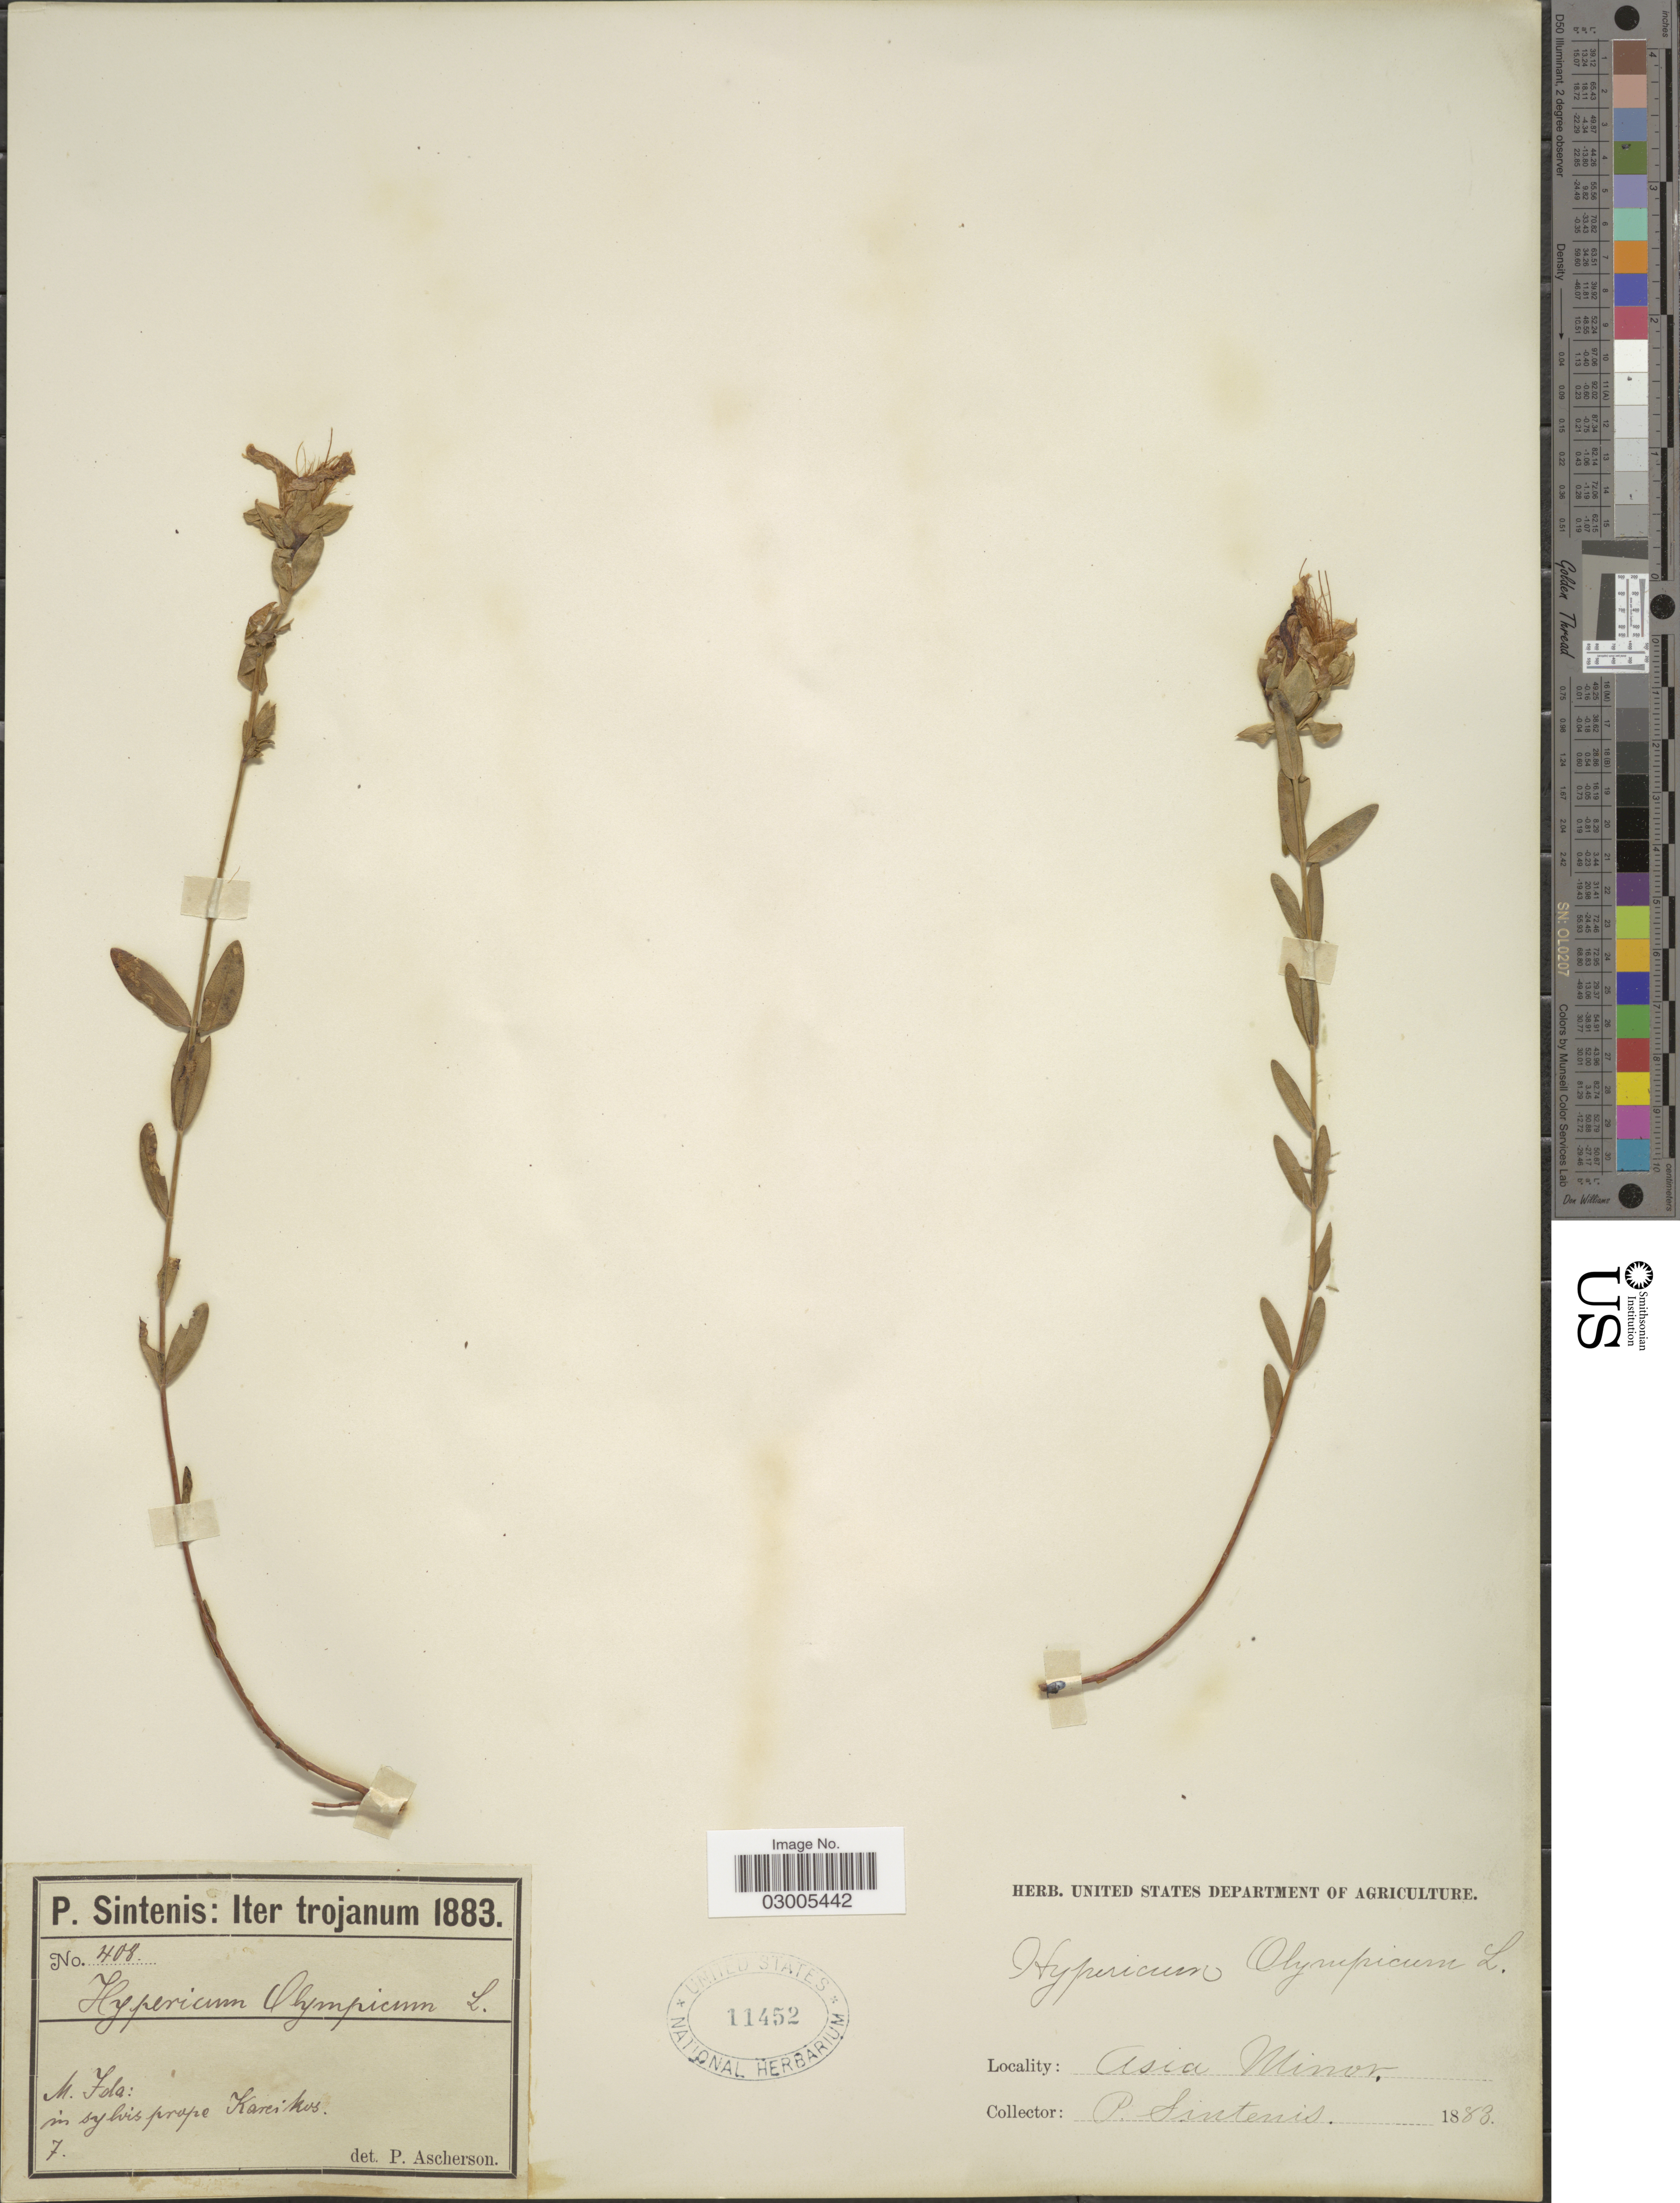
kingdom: Plantae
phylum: Tracheophyta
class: Magnoliopsida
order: Malpighiales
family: Hypericaceae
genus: Hypericum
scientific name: Hypericum olympicum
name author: L.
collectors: P. Sintenis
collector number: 408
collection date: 1883-07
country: Turkey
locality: Iter trojanum. M. Fola: in sylvis prope Kareikos. Asia Minor.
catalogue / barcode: US 11452